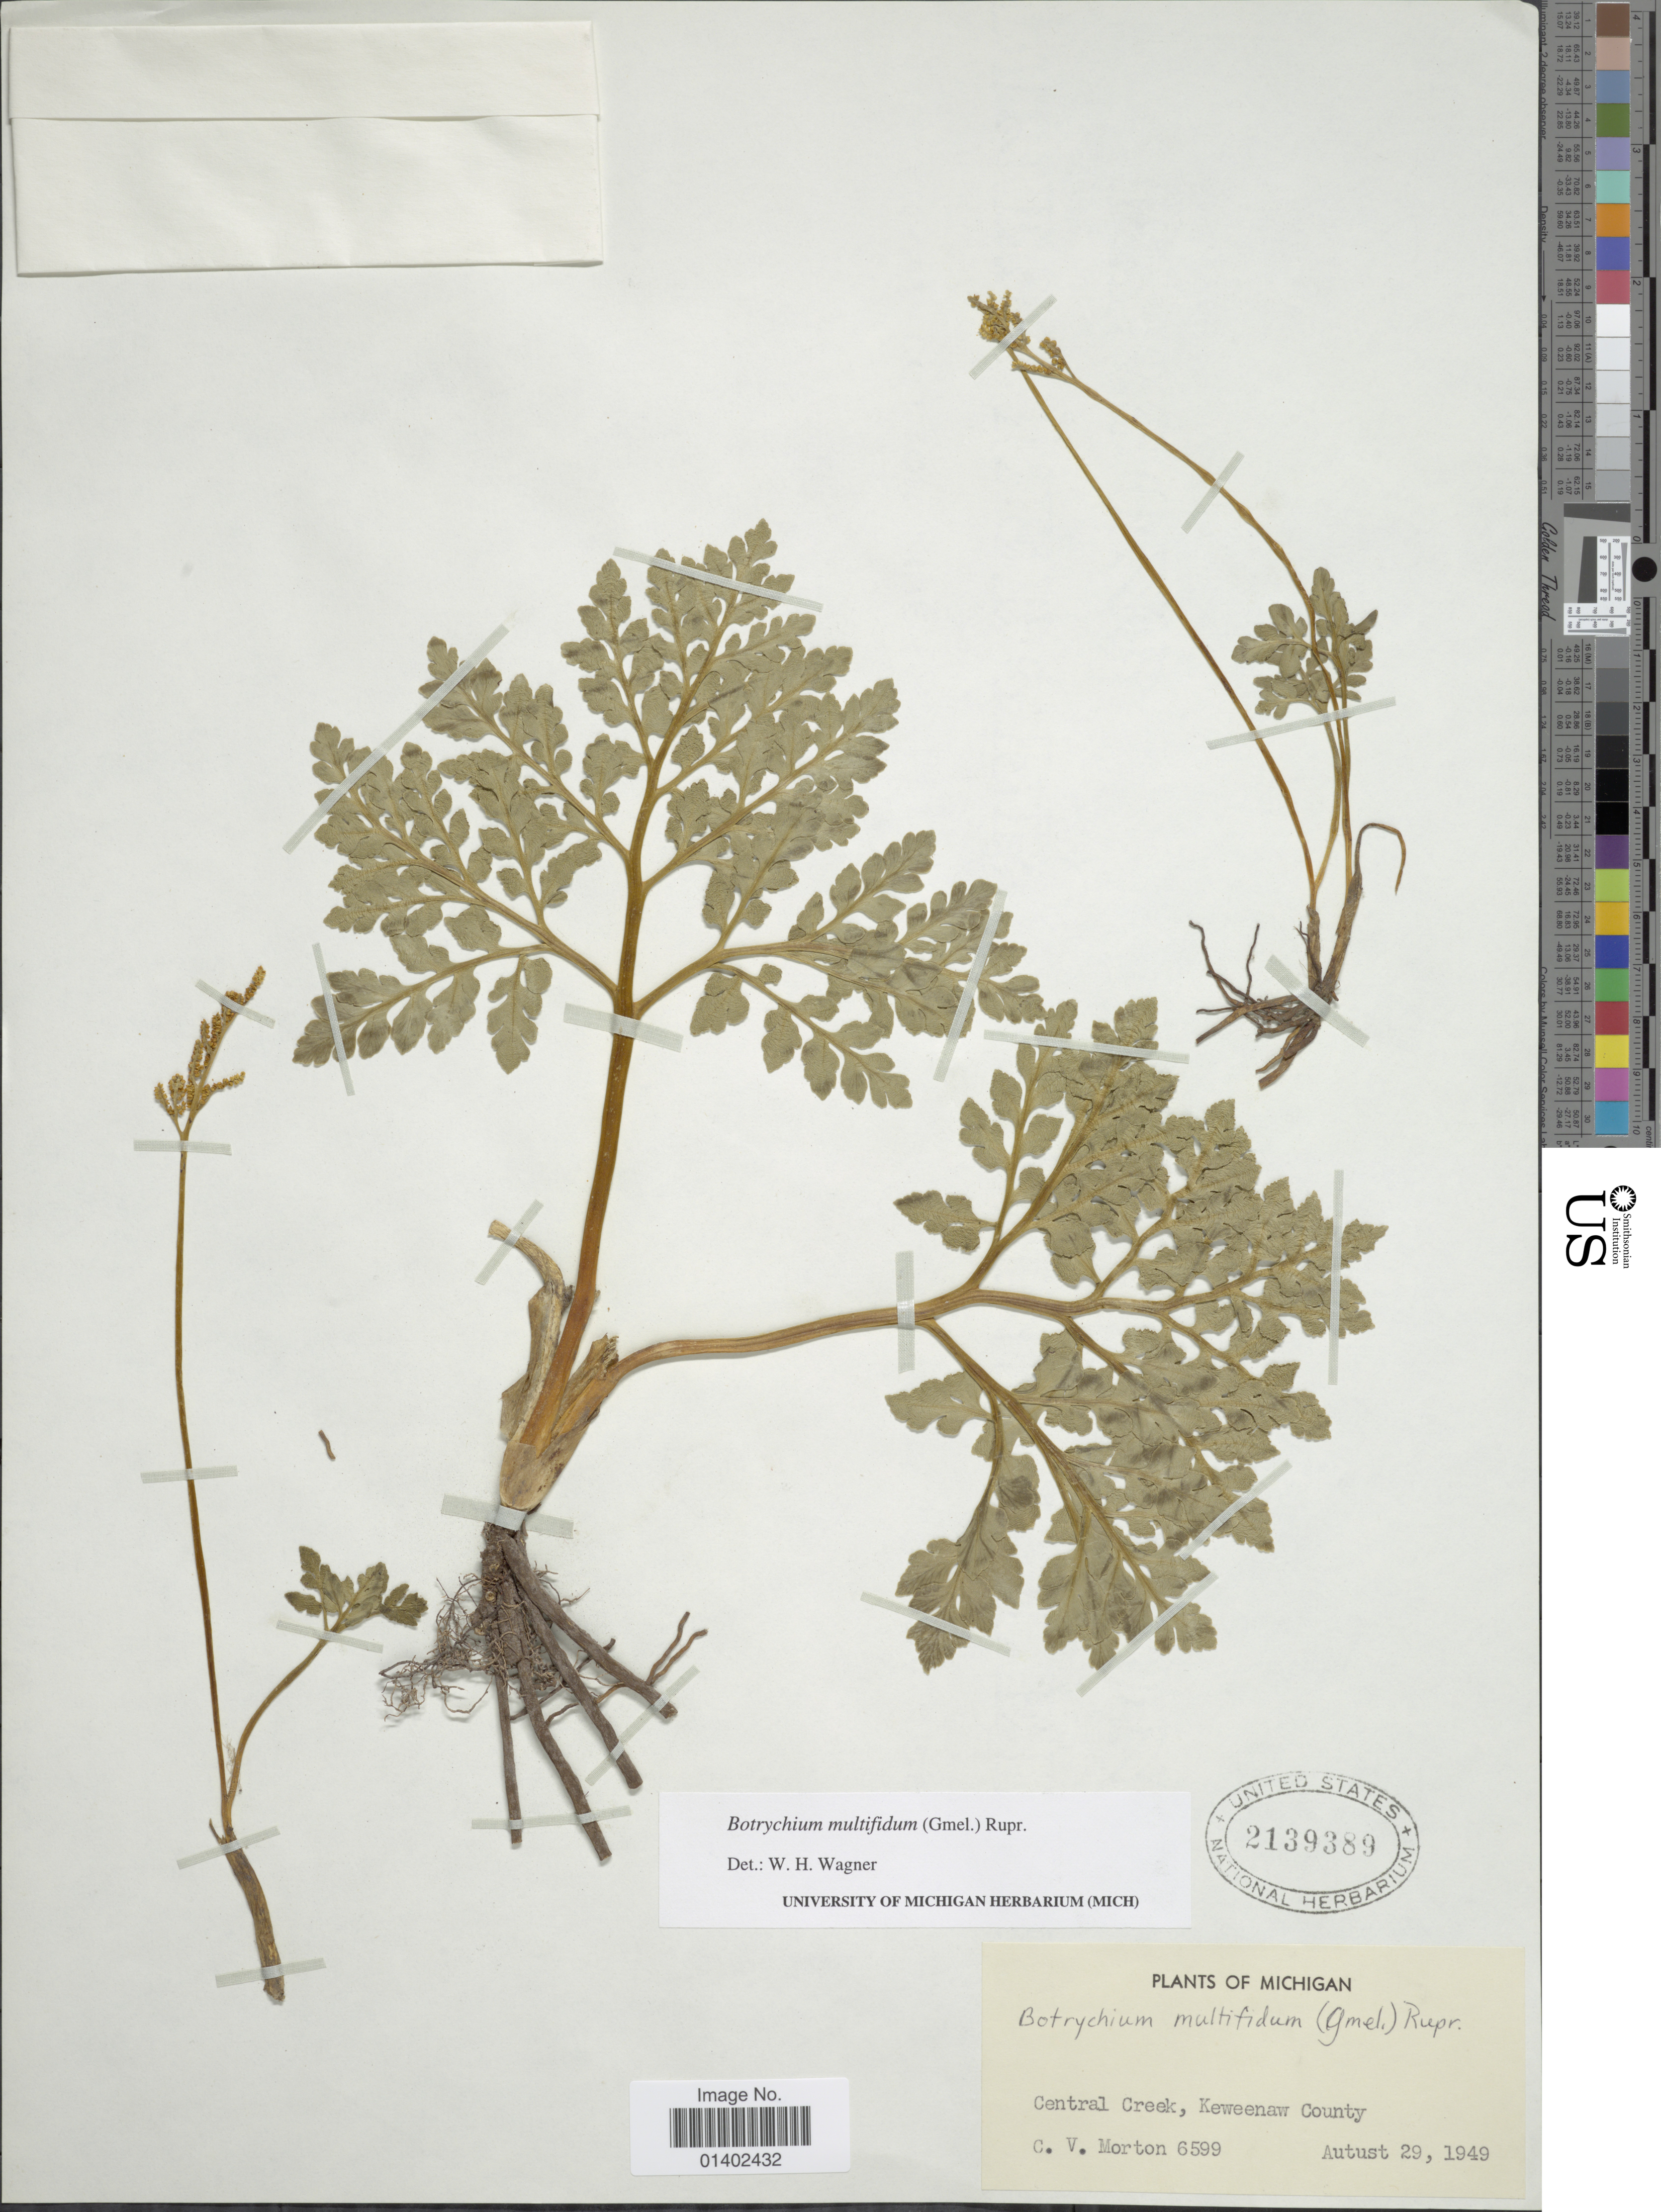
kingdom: Plantae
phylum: Tracheophyta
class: Polypodiopsida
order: Ophioglossales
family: Ophioglossaceae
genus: Botrychium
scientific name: Botrychium multifidum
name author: (J.F. Gmel.) Rupr.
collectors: C. V. Morton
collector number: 6599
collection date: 1949-08-29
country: United States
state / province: Michigan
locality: Central Creek, Keweenaw County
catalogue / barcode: US 2139389